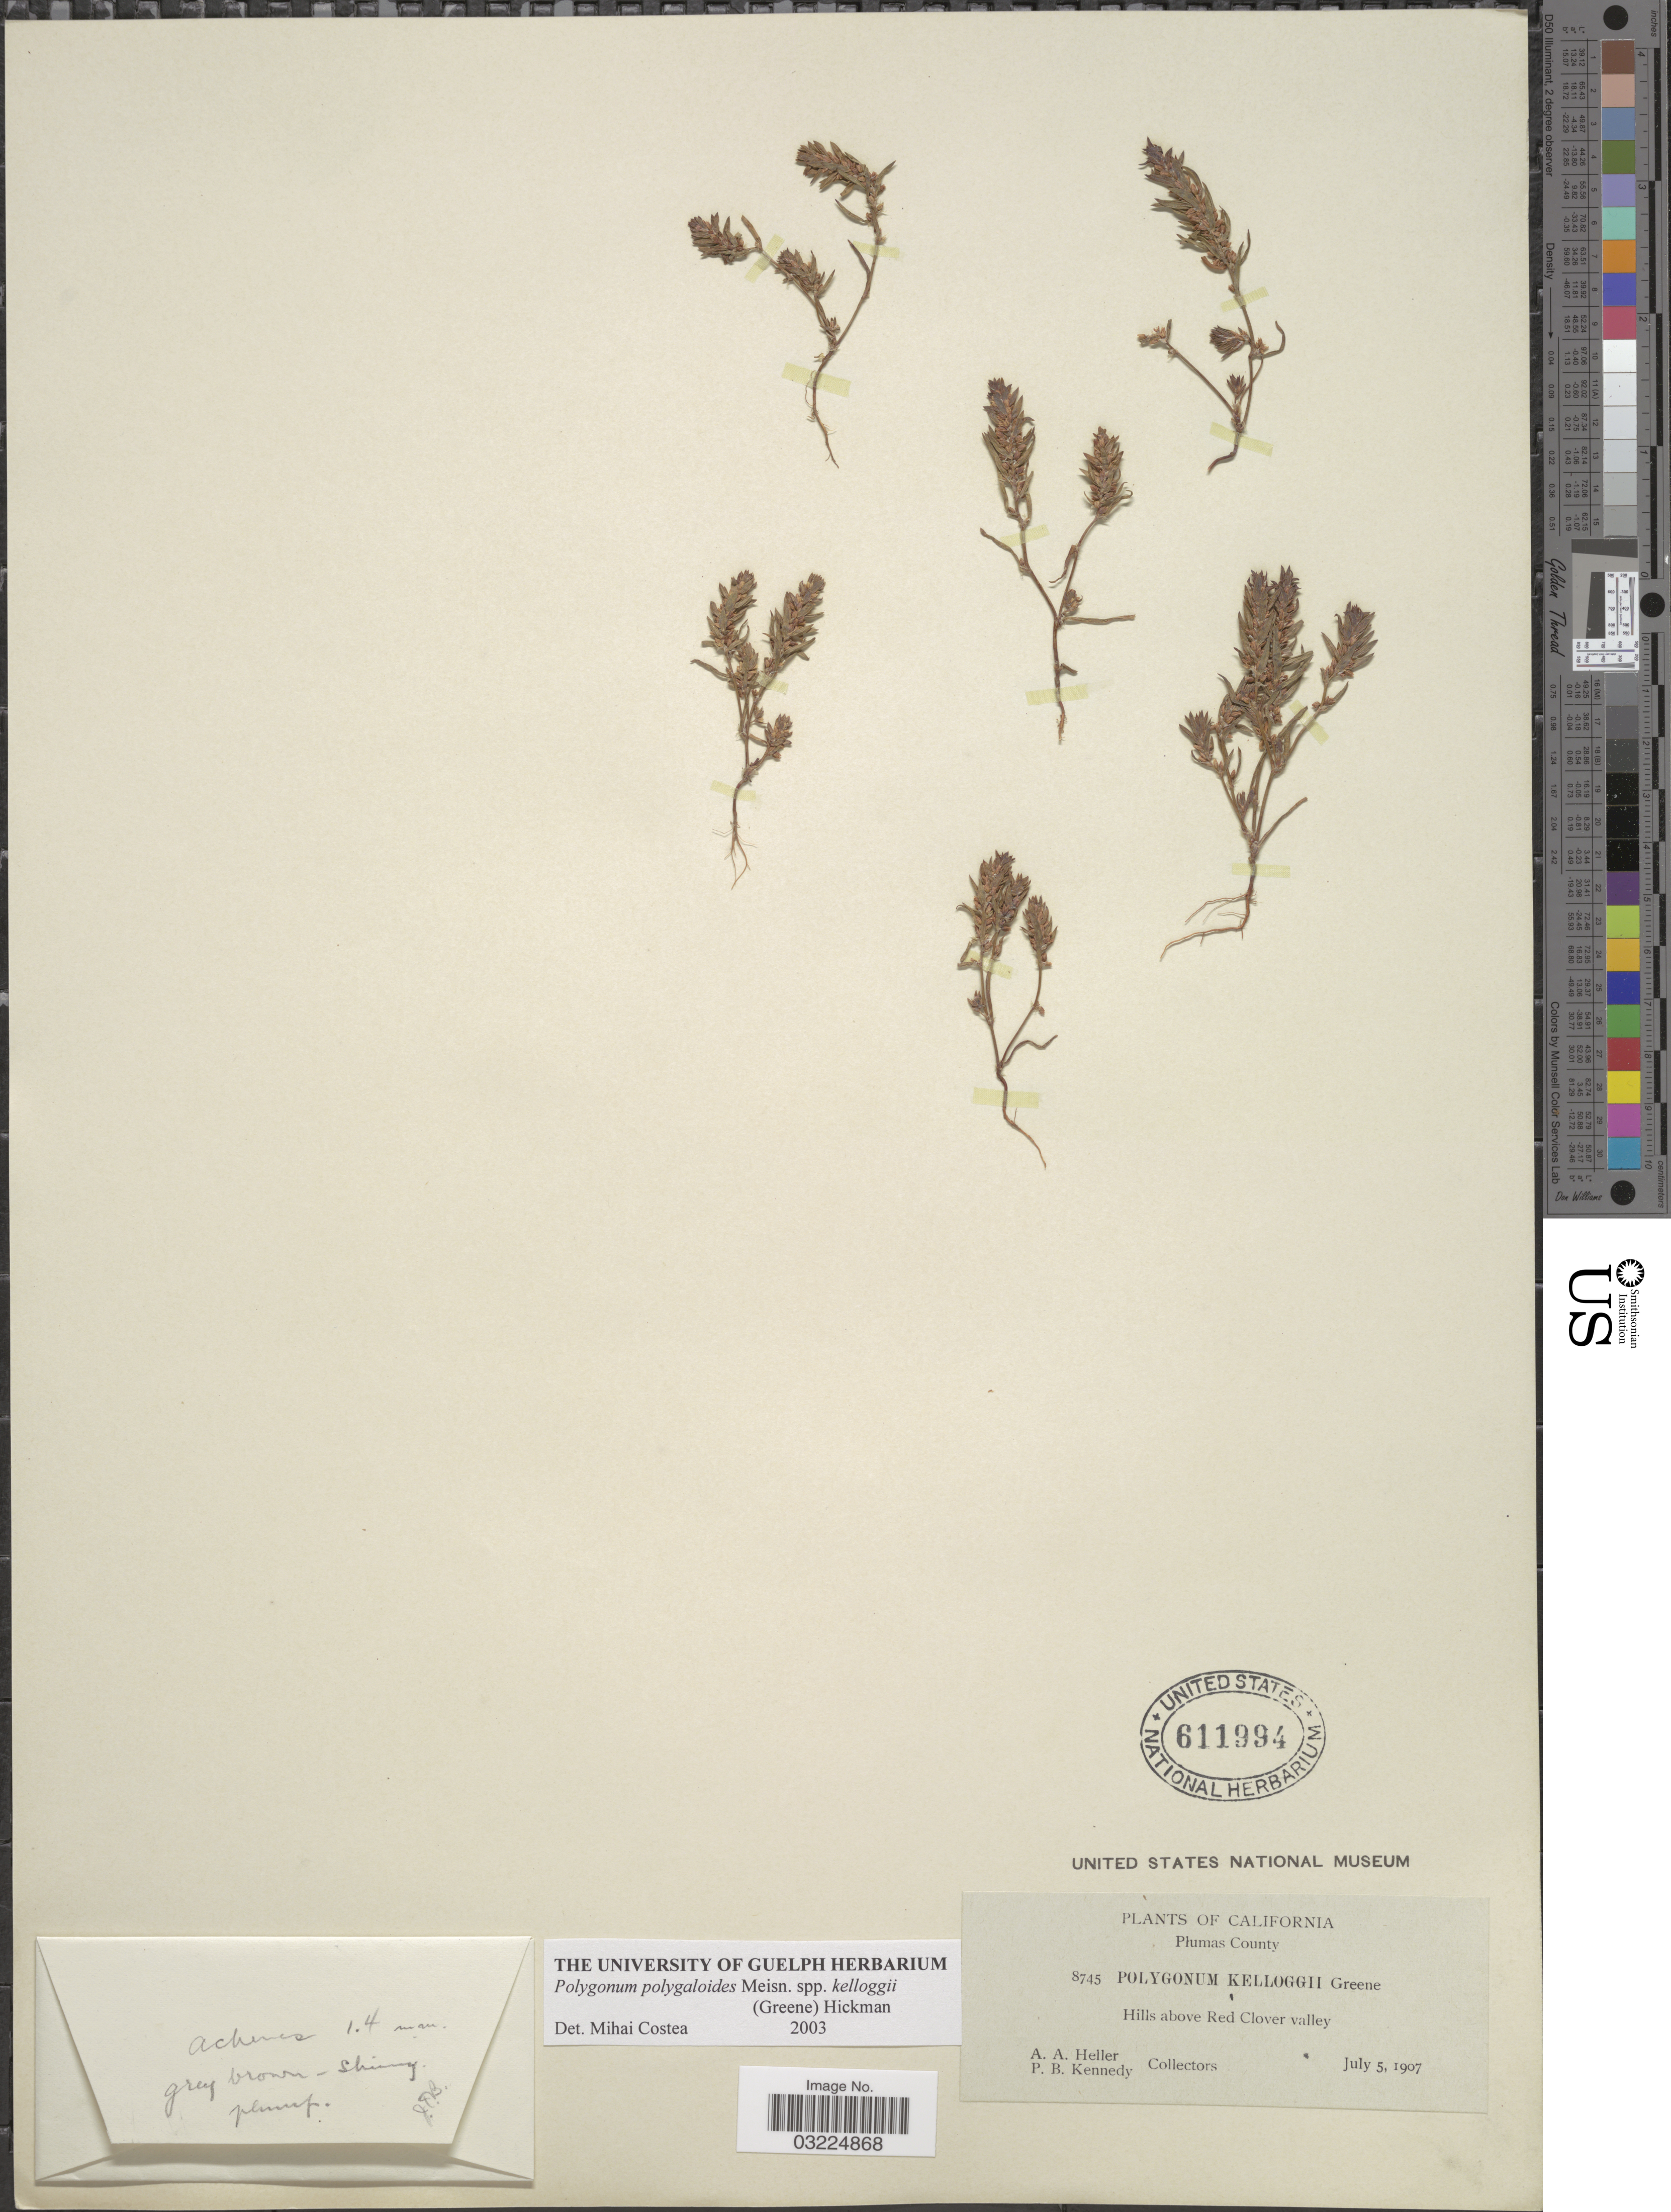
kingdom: Plantae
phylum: Tracheophyta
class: Magnoliopsida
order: Caryophyllales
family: Polygonaceae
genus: Polygonum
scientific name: Polygonum polygaloides subsp. kelloggii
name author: (Greene) Hickman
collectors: A. A. Heller & P. B. Kennedy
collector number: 8745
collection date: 1907-07-05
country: United States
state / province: California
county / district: Plumas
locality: Plumas County. Hills above Red Clover valley.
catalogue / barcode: US 611994